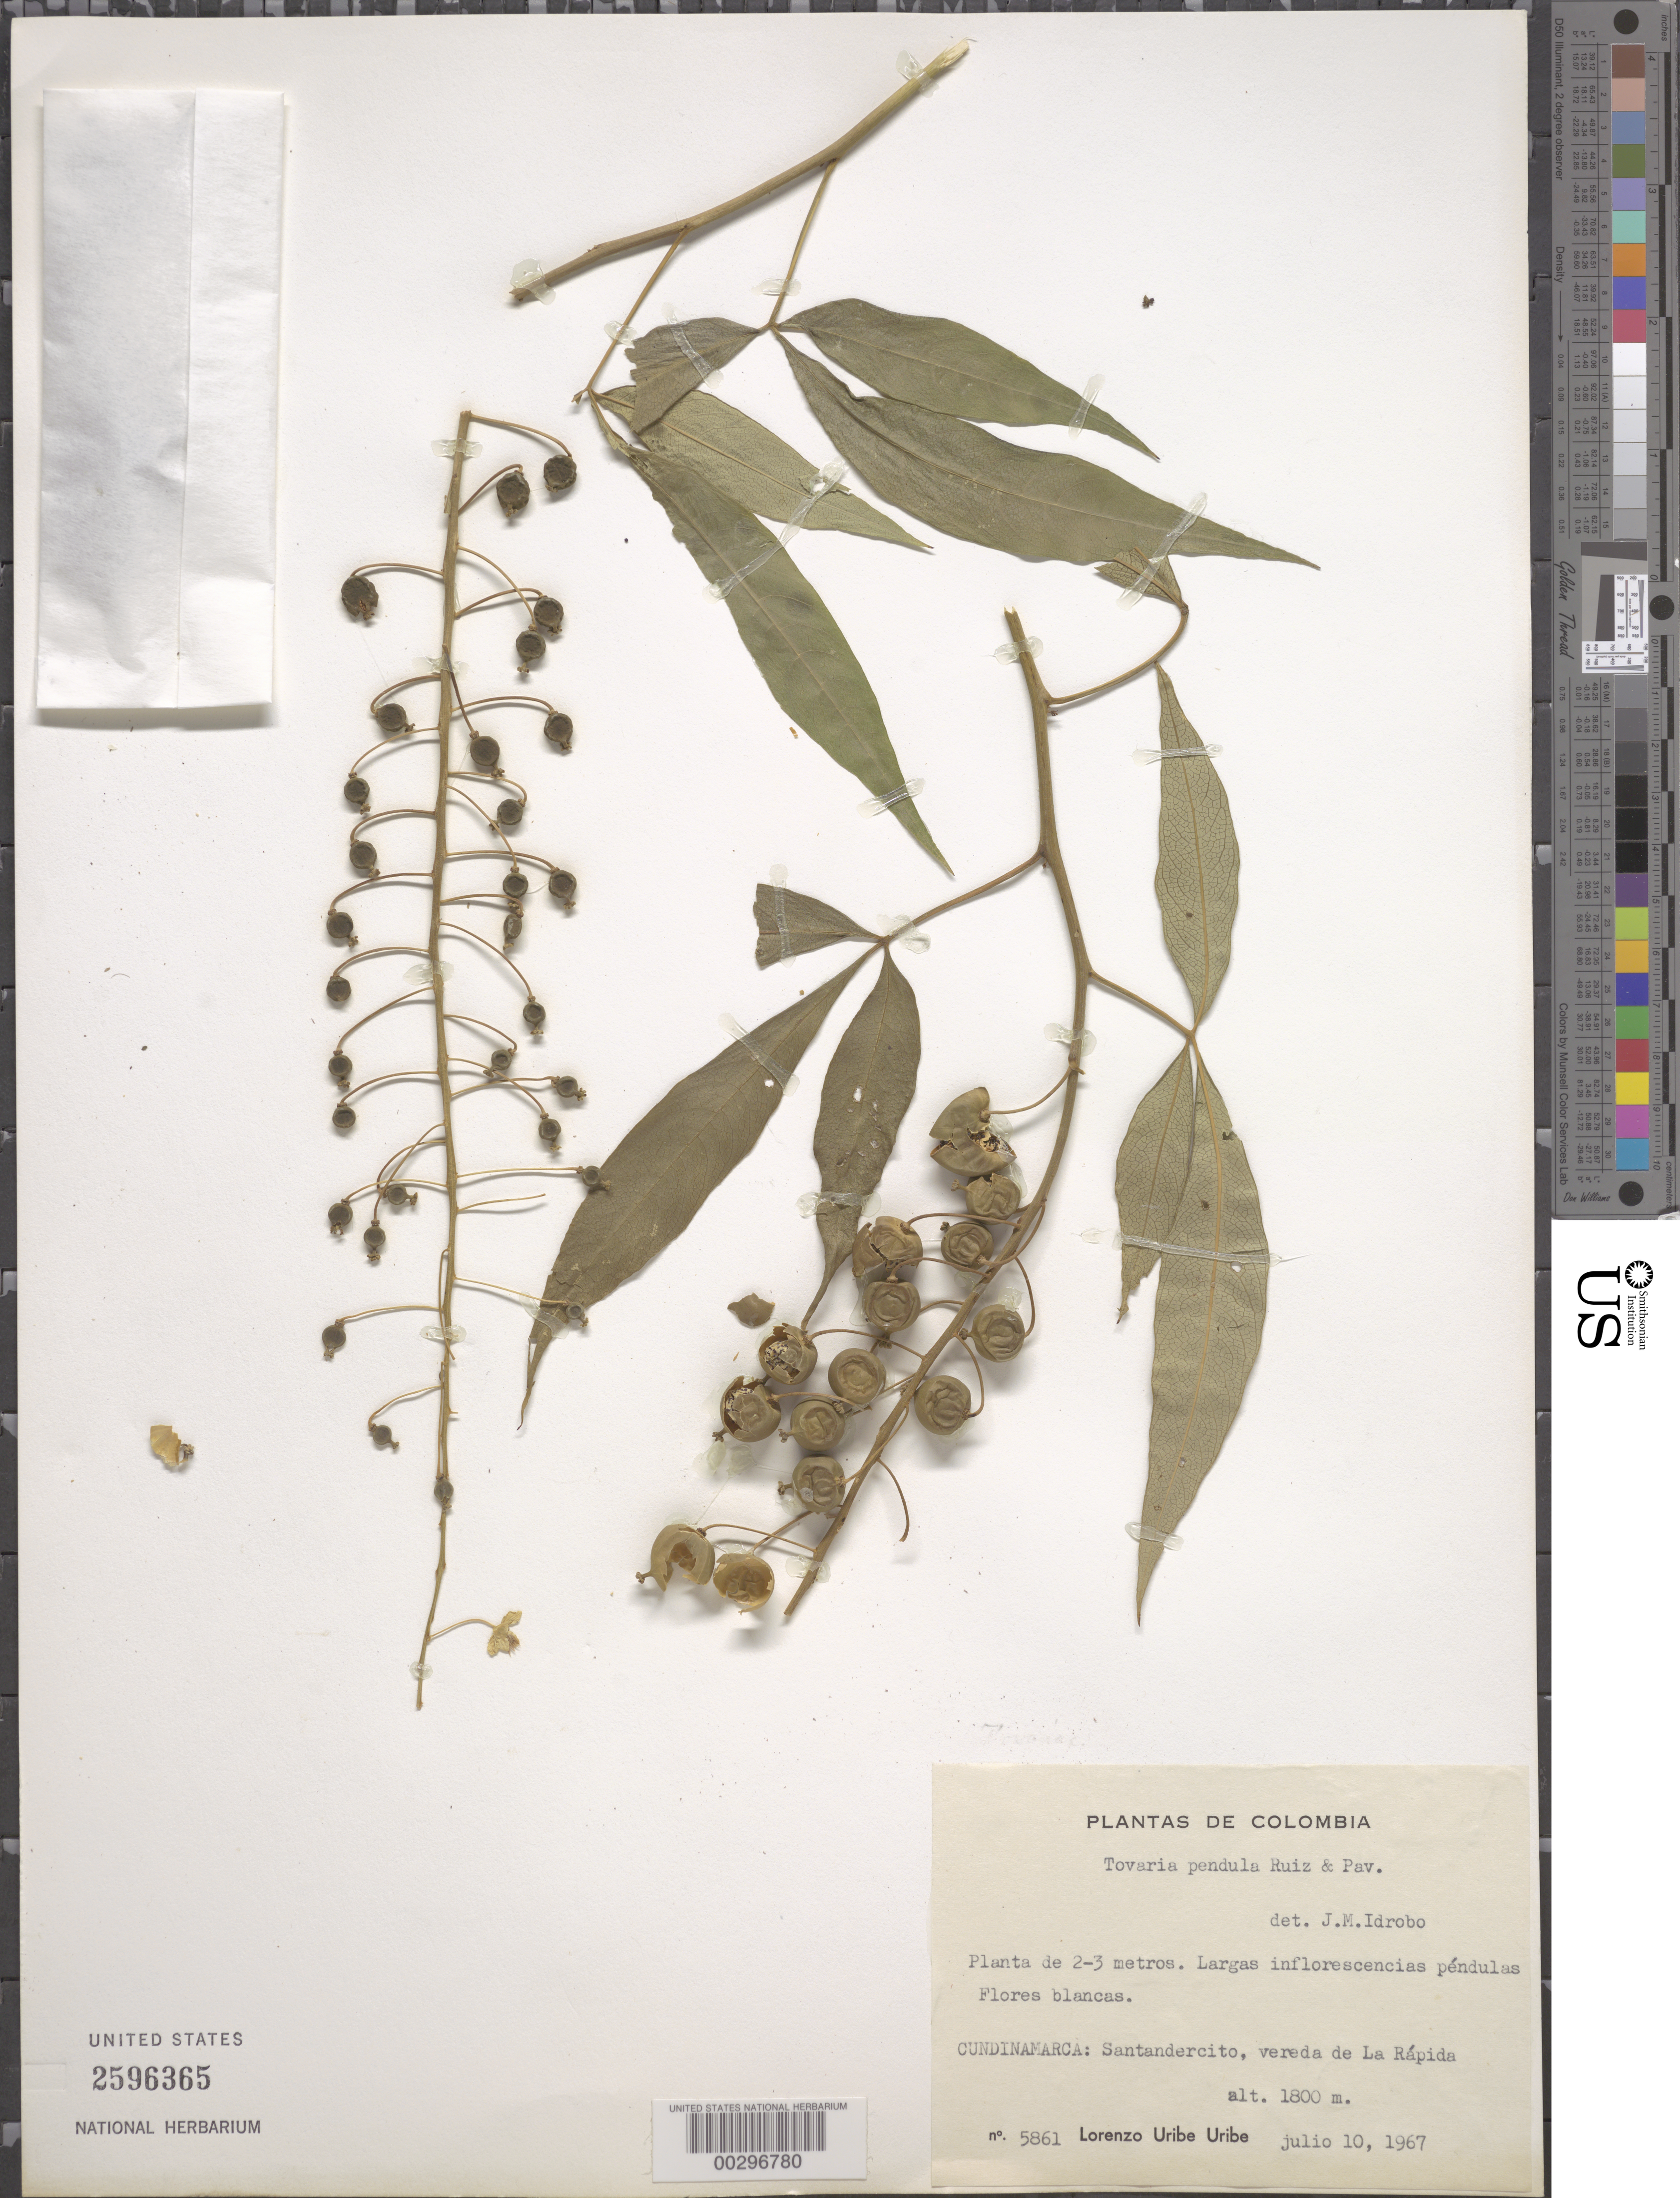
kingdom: Plantae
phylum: Tracheophyta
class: Magnoliopsida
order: Brassicales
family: Tovariaceae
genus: Tovaria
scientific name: Tovaria pendula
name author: Ruiz & Pav.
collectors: L. Uribe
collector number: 5861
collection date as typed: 10 Jul 1967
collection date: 1967-07-10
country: Colombia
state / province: Cundinamarca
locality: Santandercito, Vereda de la Rapida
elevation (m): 1800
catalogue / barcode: US 2596365